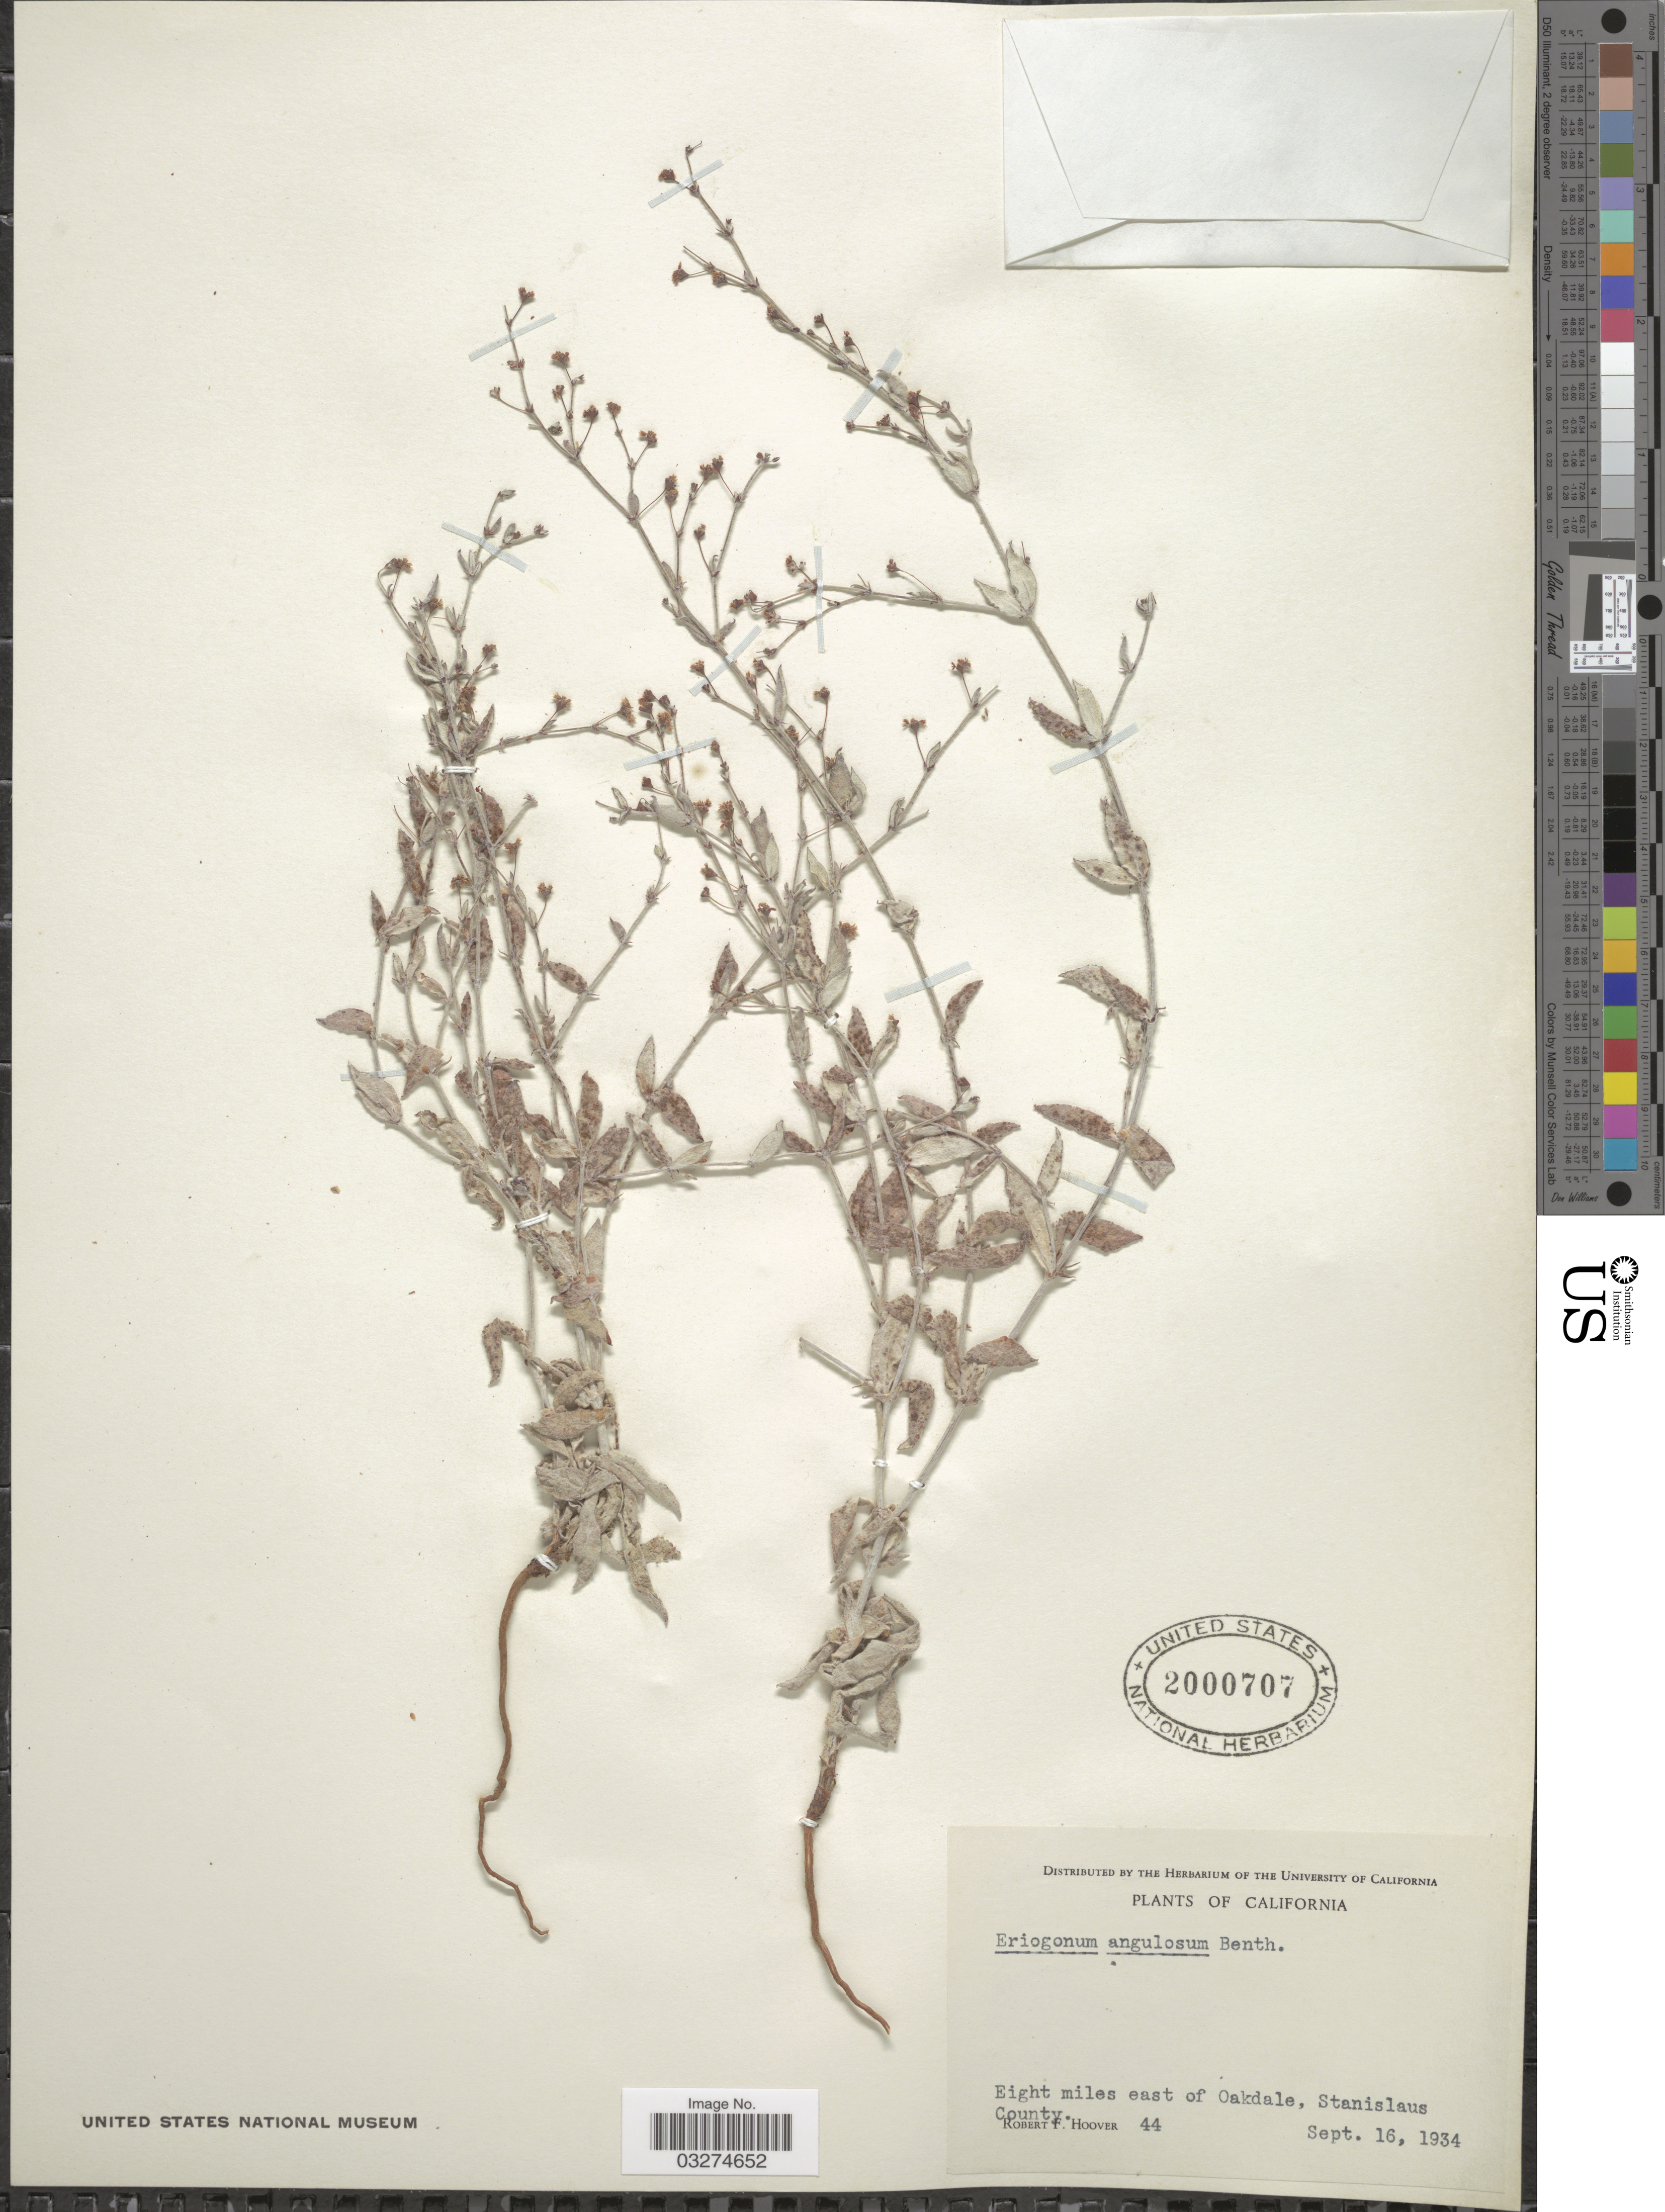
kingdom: Plantae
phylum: Tracheophyta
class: Magnoliopsida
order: Caryophyllales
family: Polygonaceae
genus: Eriogonum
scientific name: Eriogonum angulosum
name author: Benth.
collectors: R. F. Hoover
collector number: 44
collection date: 1934-09-16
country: United States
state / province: California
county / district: Stanislaus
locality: Eight miles east of Oakdale, Stanislaus County.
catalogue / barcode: US 2000707